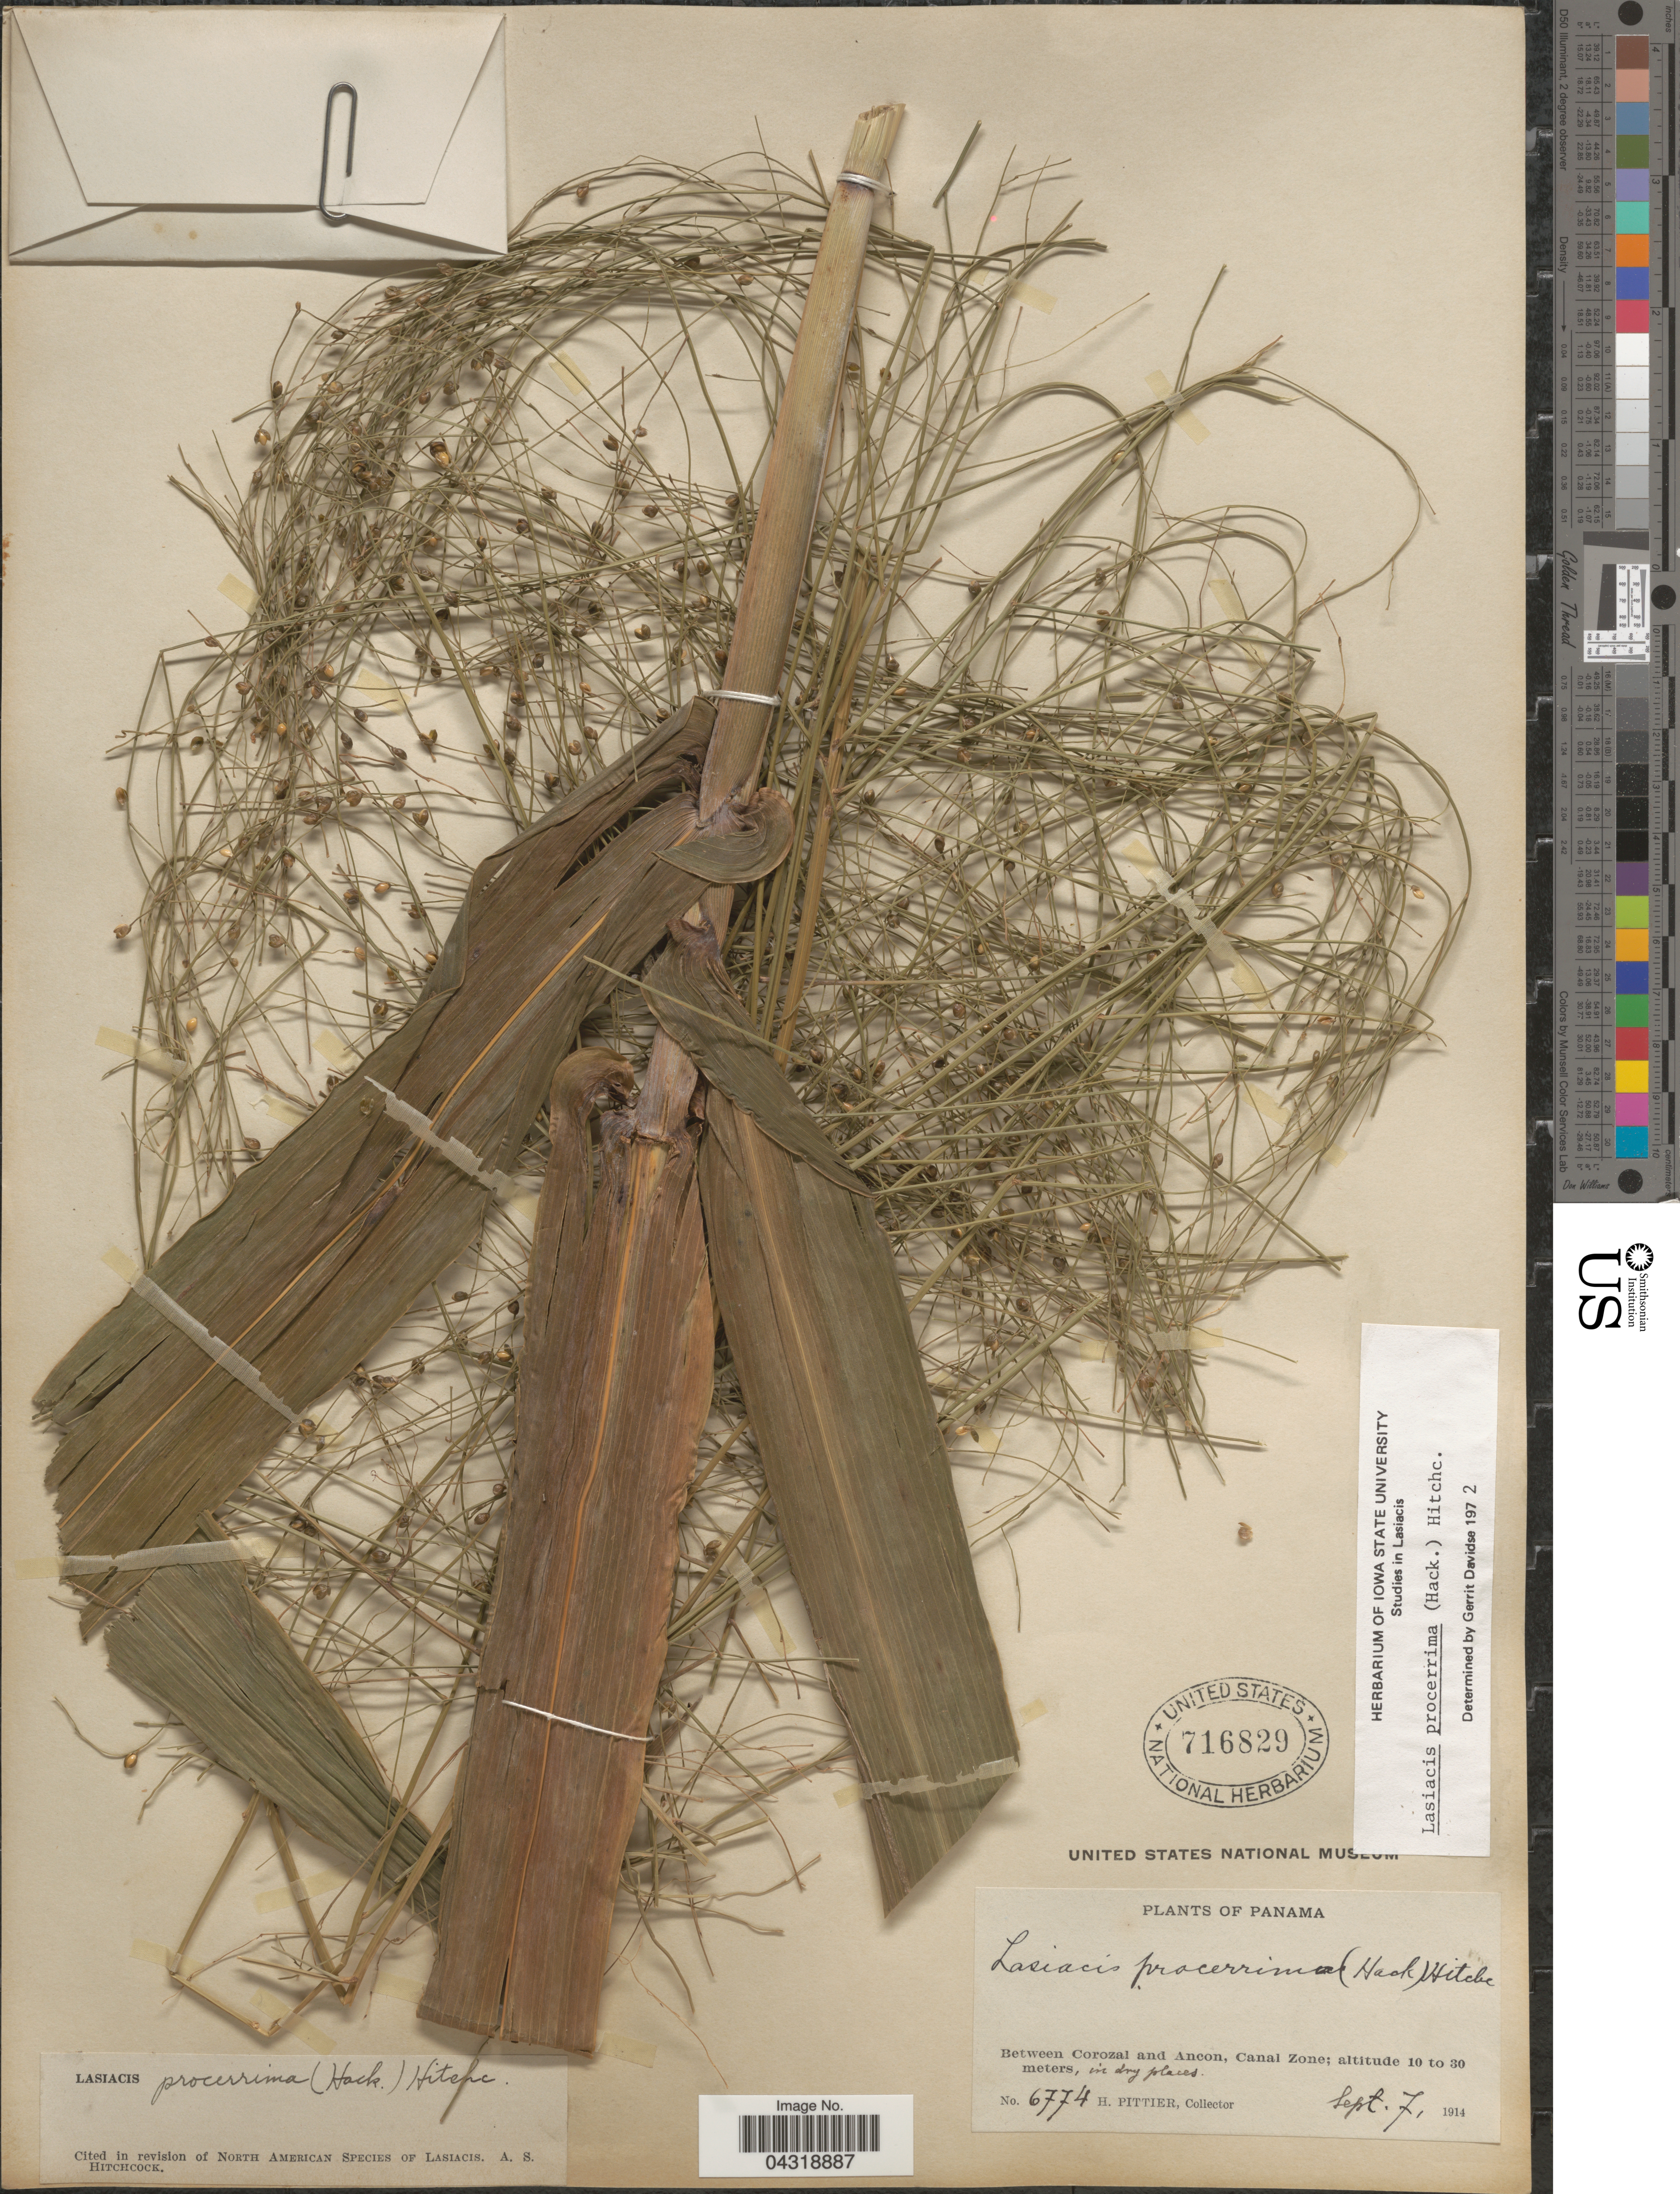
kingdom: Plantae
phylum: Tracheophyta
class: Liliopsida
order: Poales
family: Poaceae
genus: Lasiacis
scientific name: Lasiacis procerrima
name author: (Hack.) Hitchc.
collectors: H. F. Pittier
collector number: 6774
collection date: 1914-09-07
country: Panama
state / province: Colón / Panamá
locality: Between Corozal and Ancon, Canal Zone.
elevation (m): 10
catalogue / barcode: US 716829